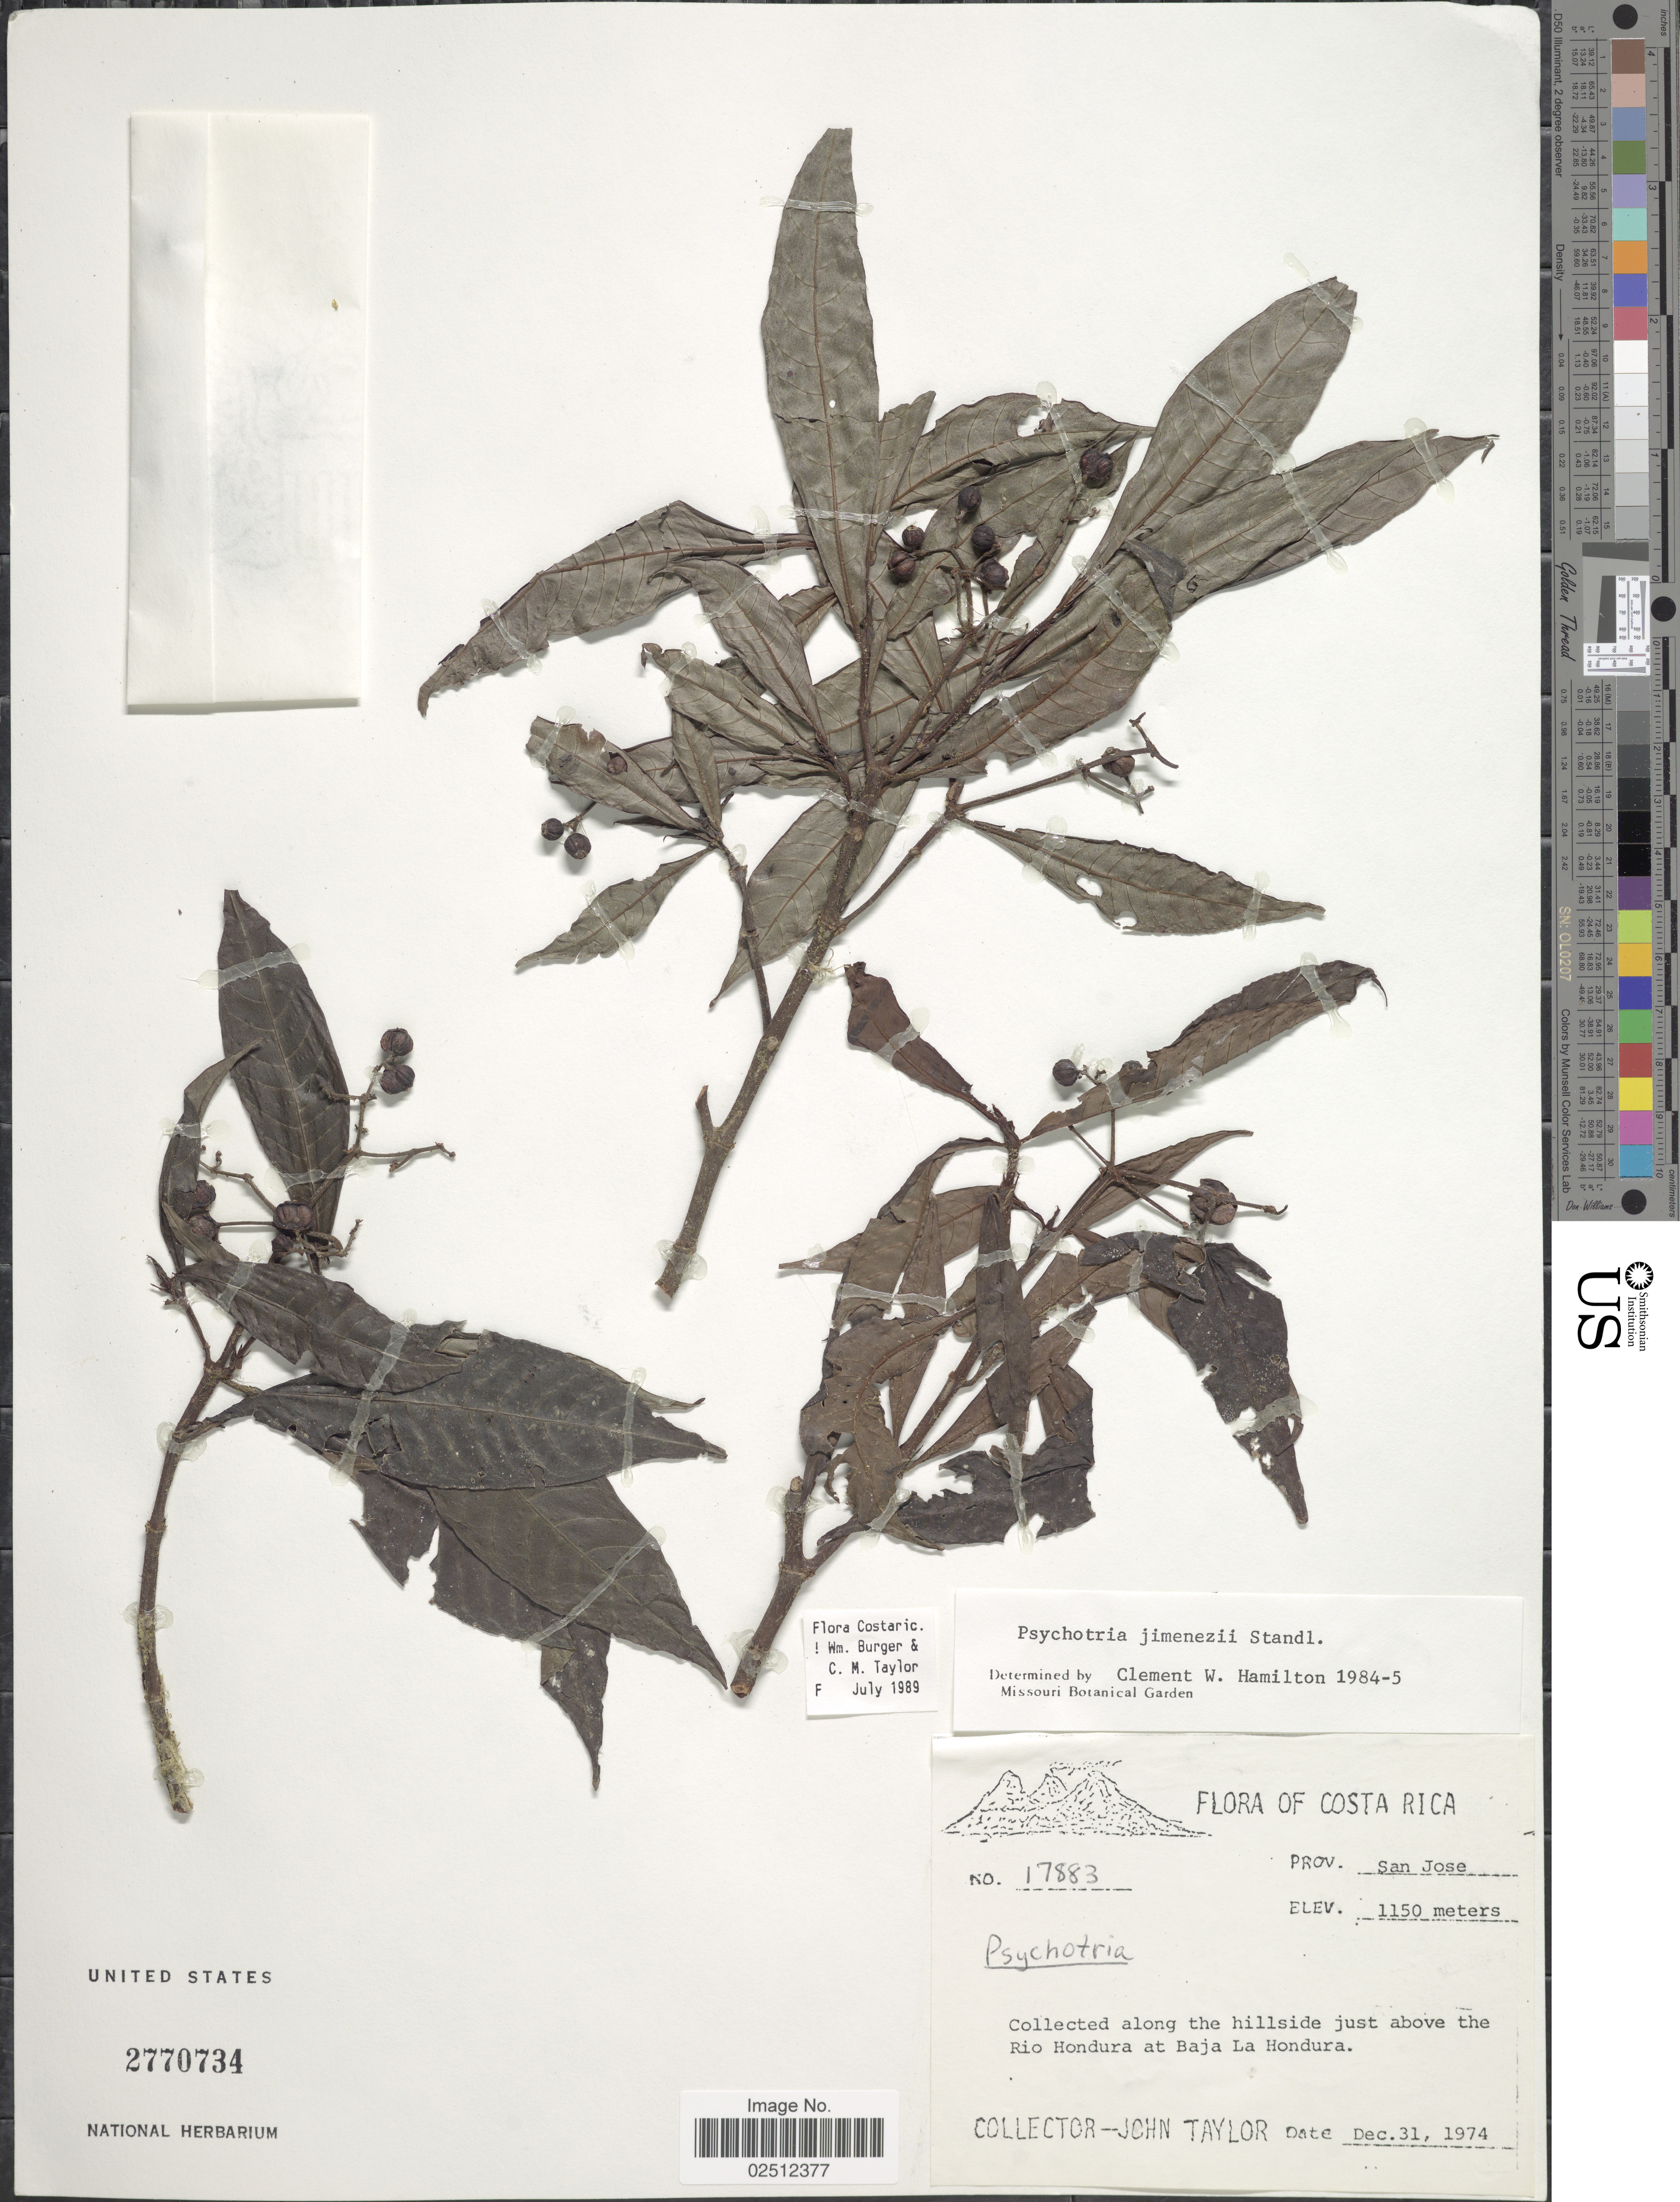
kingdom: Plantae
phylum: Tracheophyta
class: Magnoliopsida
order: Gentianales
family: Rubiaceae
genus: Psychotria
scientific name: Psychotria jimenezii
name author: Standl.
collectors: J. Taylor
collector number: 17883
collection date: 1974-12-31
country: Costa Rica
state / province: San José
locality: Prov. San Jose, along the hillside just above the Rio Hondura at Baja La Hondura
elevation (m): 1150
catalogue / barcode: US 2770734